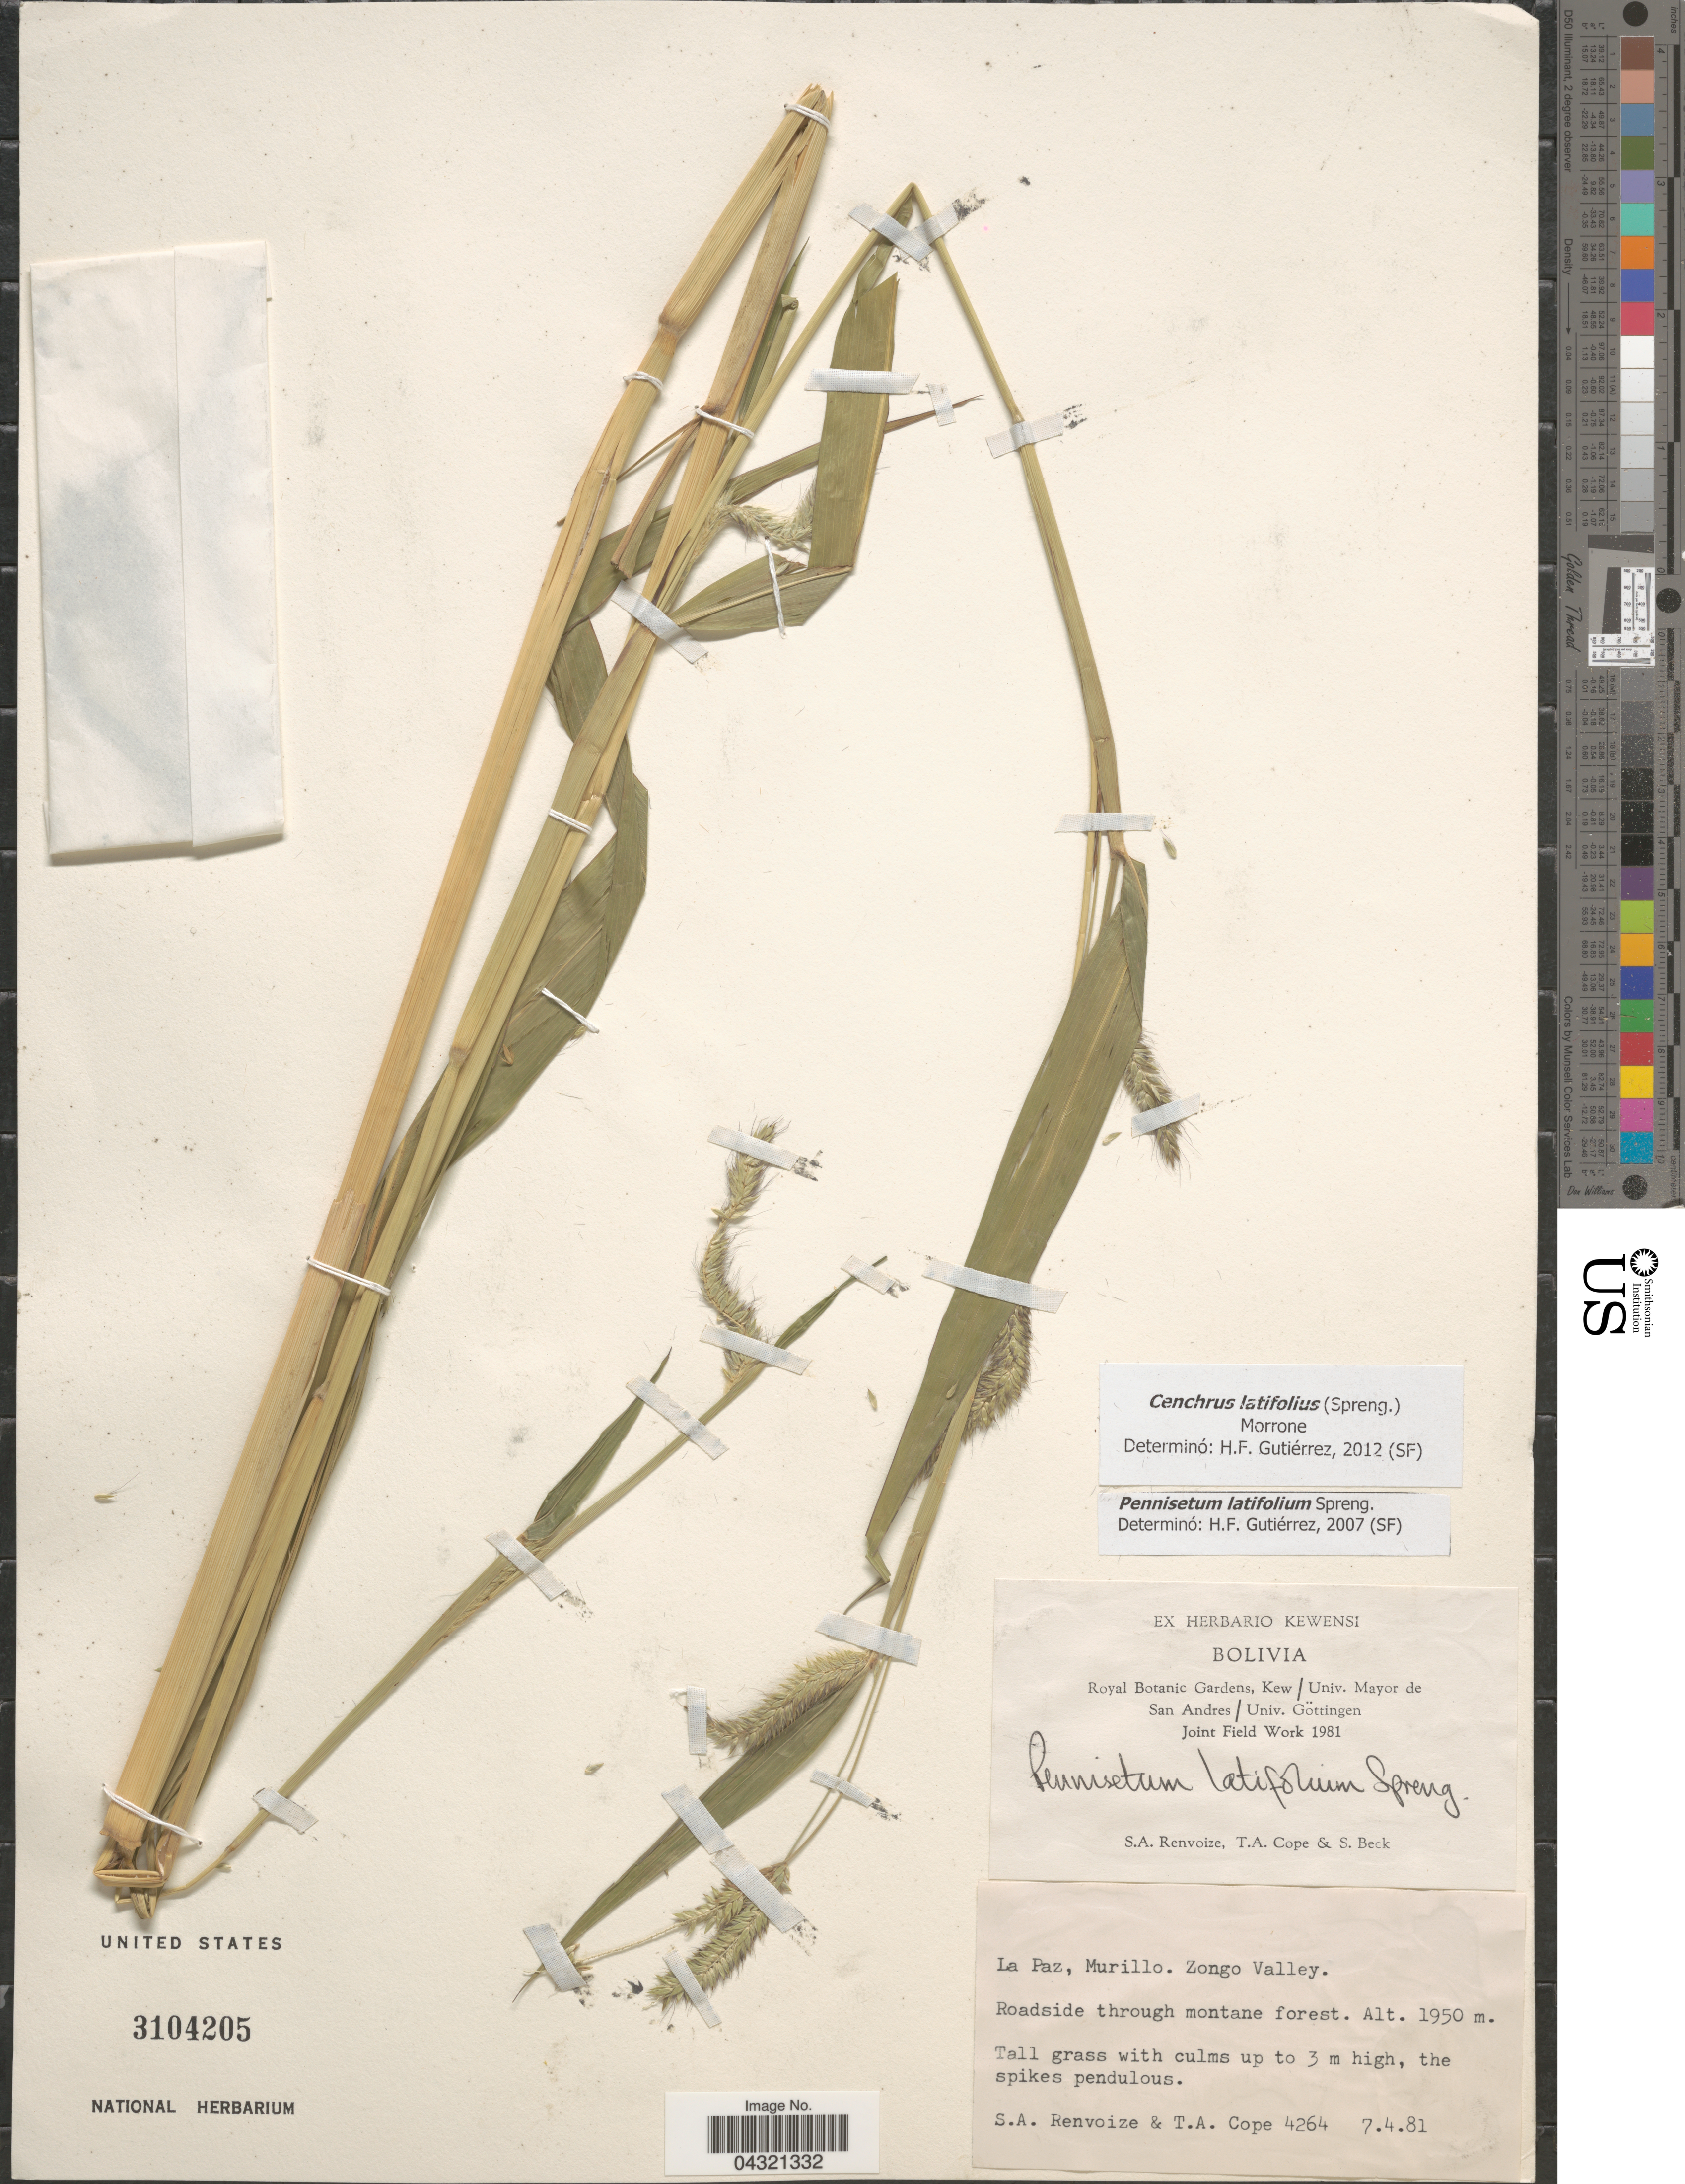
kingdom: Plantae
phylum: Tracheophyta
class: Liliopsida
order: Poales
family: Poaceae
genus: Cenchrus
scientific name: Cenchrus latifolius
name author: (Spreng.) Morrone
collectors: S. A. Renvoize, T. A. Cope & S. G. Beck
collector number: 4264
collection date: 1981-04-07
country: Bolivia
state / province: La Paz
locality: Murillo. Zongo Valley.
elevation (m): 1950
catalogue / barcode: US 3104205